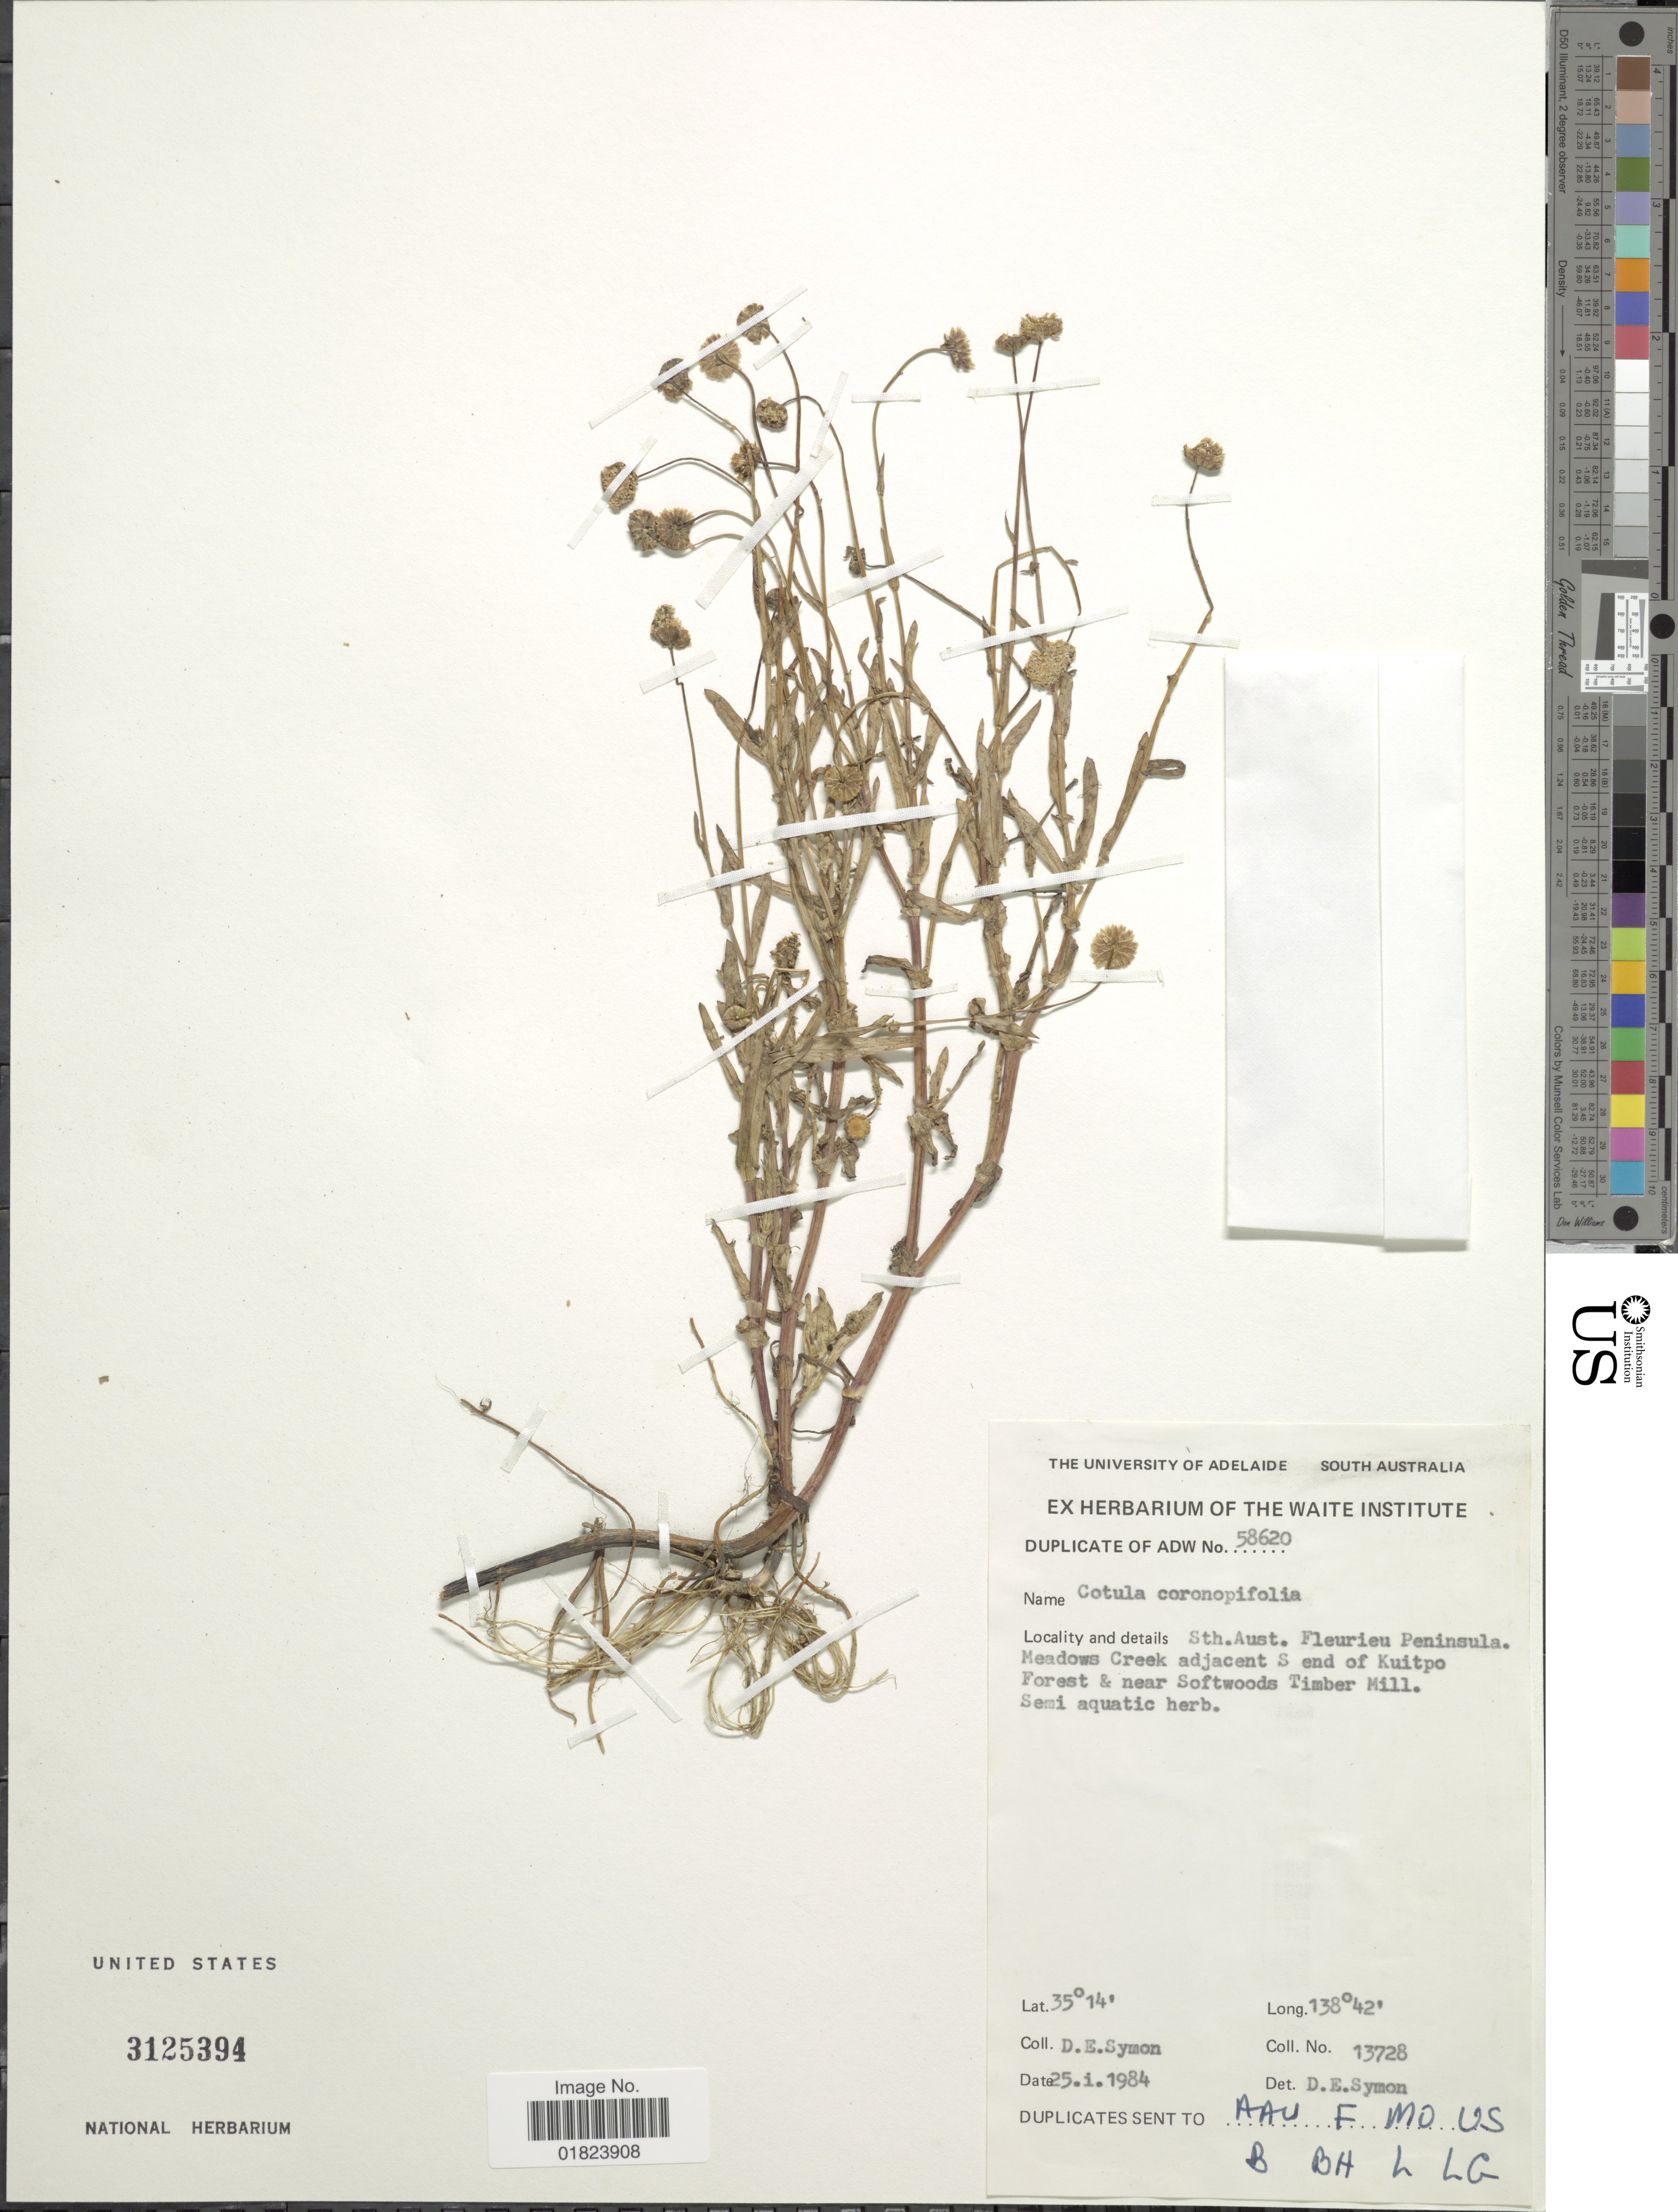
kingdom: Plantae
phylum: Tracheophyta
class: Magnoliopsida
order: Asterales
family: Asteraceae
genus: Cotula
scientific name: Cotula coronopifolia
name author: L.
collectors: D. Symon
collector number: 13728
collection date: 1984-01-25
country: Australia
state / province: South Australia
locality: Fleurieu Peninsula, Meadows Creek adjacent S end of Kuitpo Forest & near Timber Mill.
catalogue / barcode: US 3125394